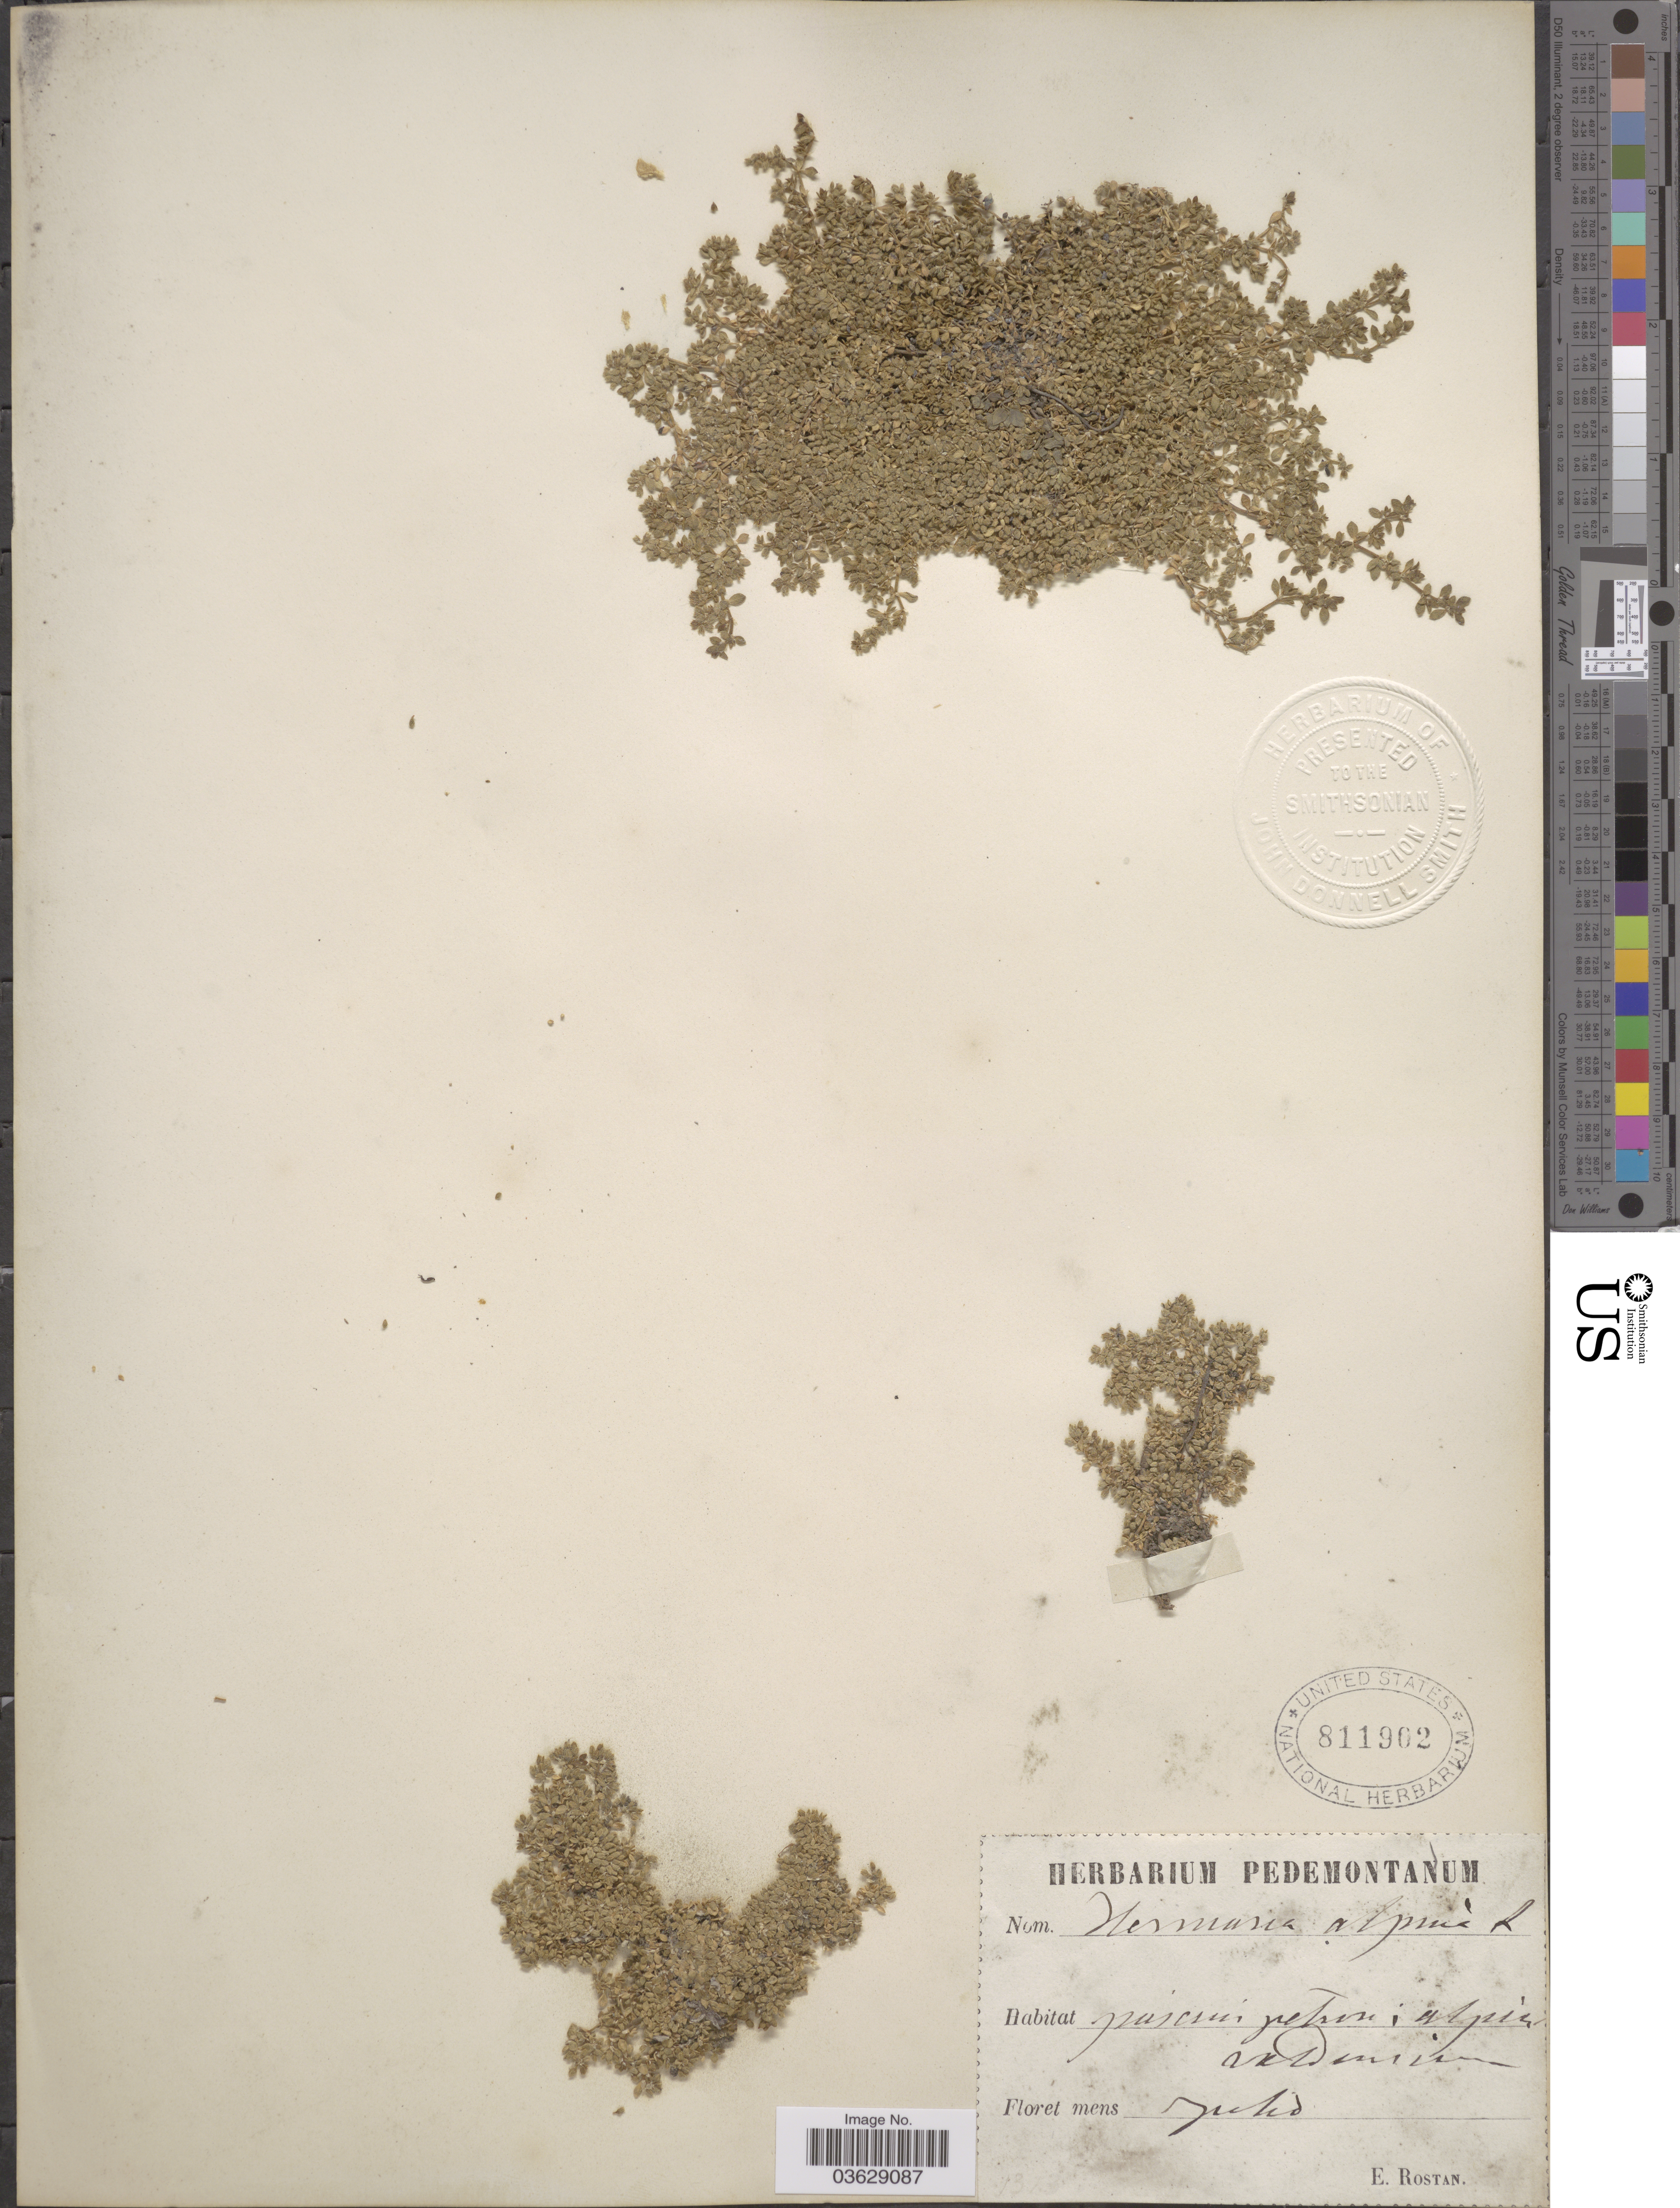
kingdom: Plantae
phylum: Tracheophyta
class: Magnoliopsida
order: Caryophyllales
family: Caryophyllaceae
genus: Herniaria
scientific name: Herniaria alpina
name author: Chaix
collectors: E. Rostan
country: Italy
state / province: Piedmont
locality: Pascin petroni i alpio-aserdaniam. [interpreted]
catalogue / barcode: US 811902